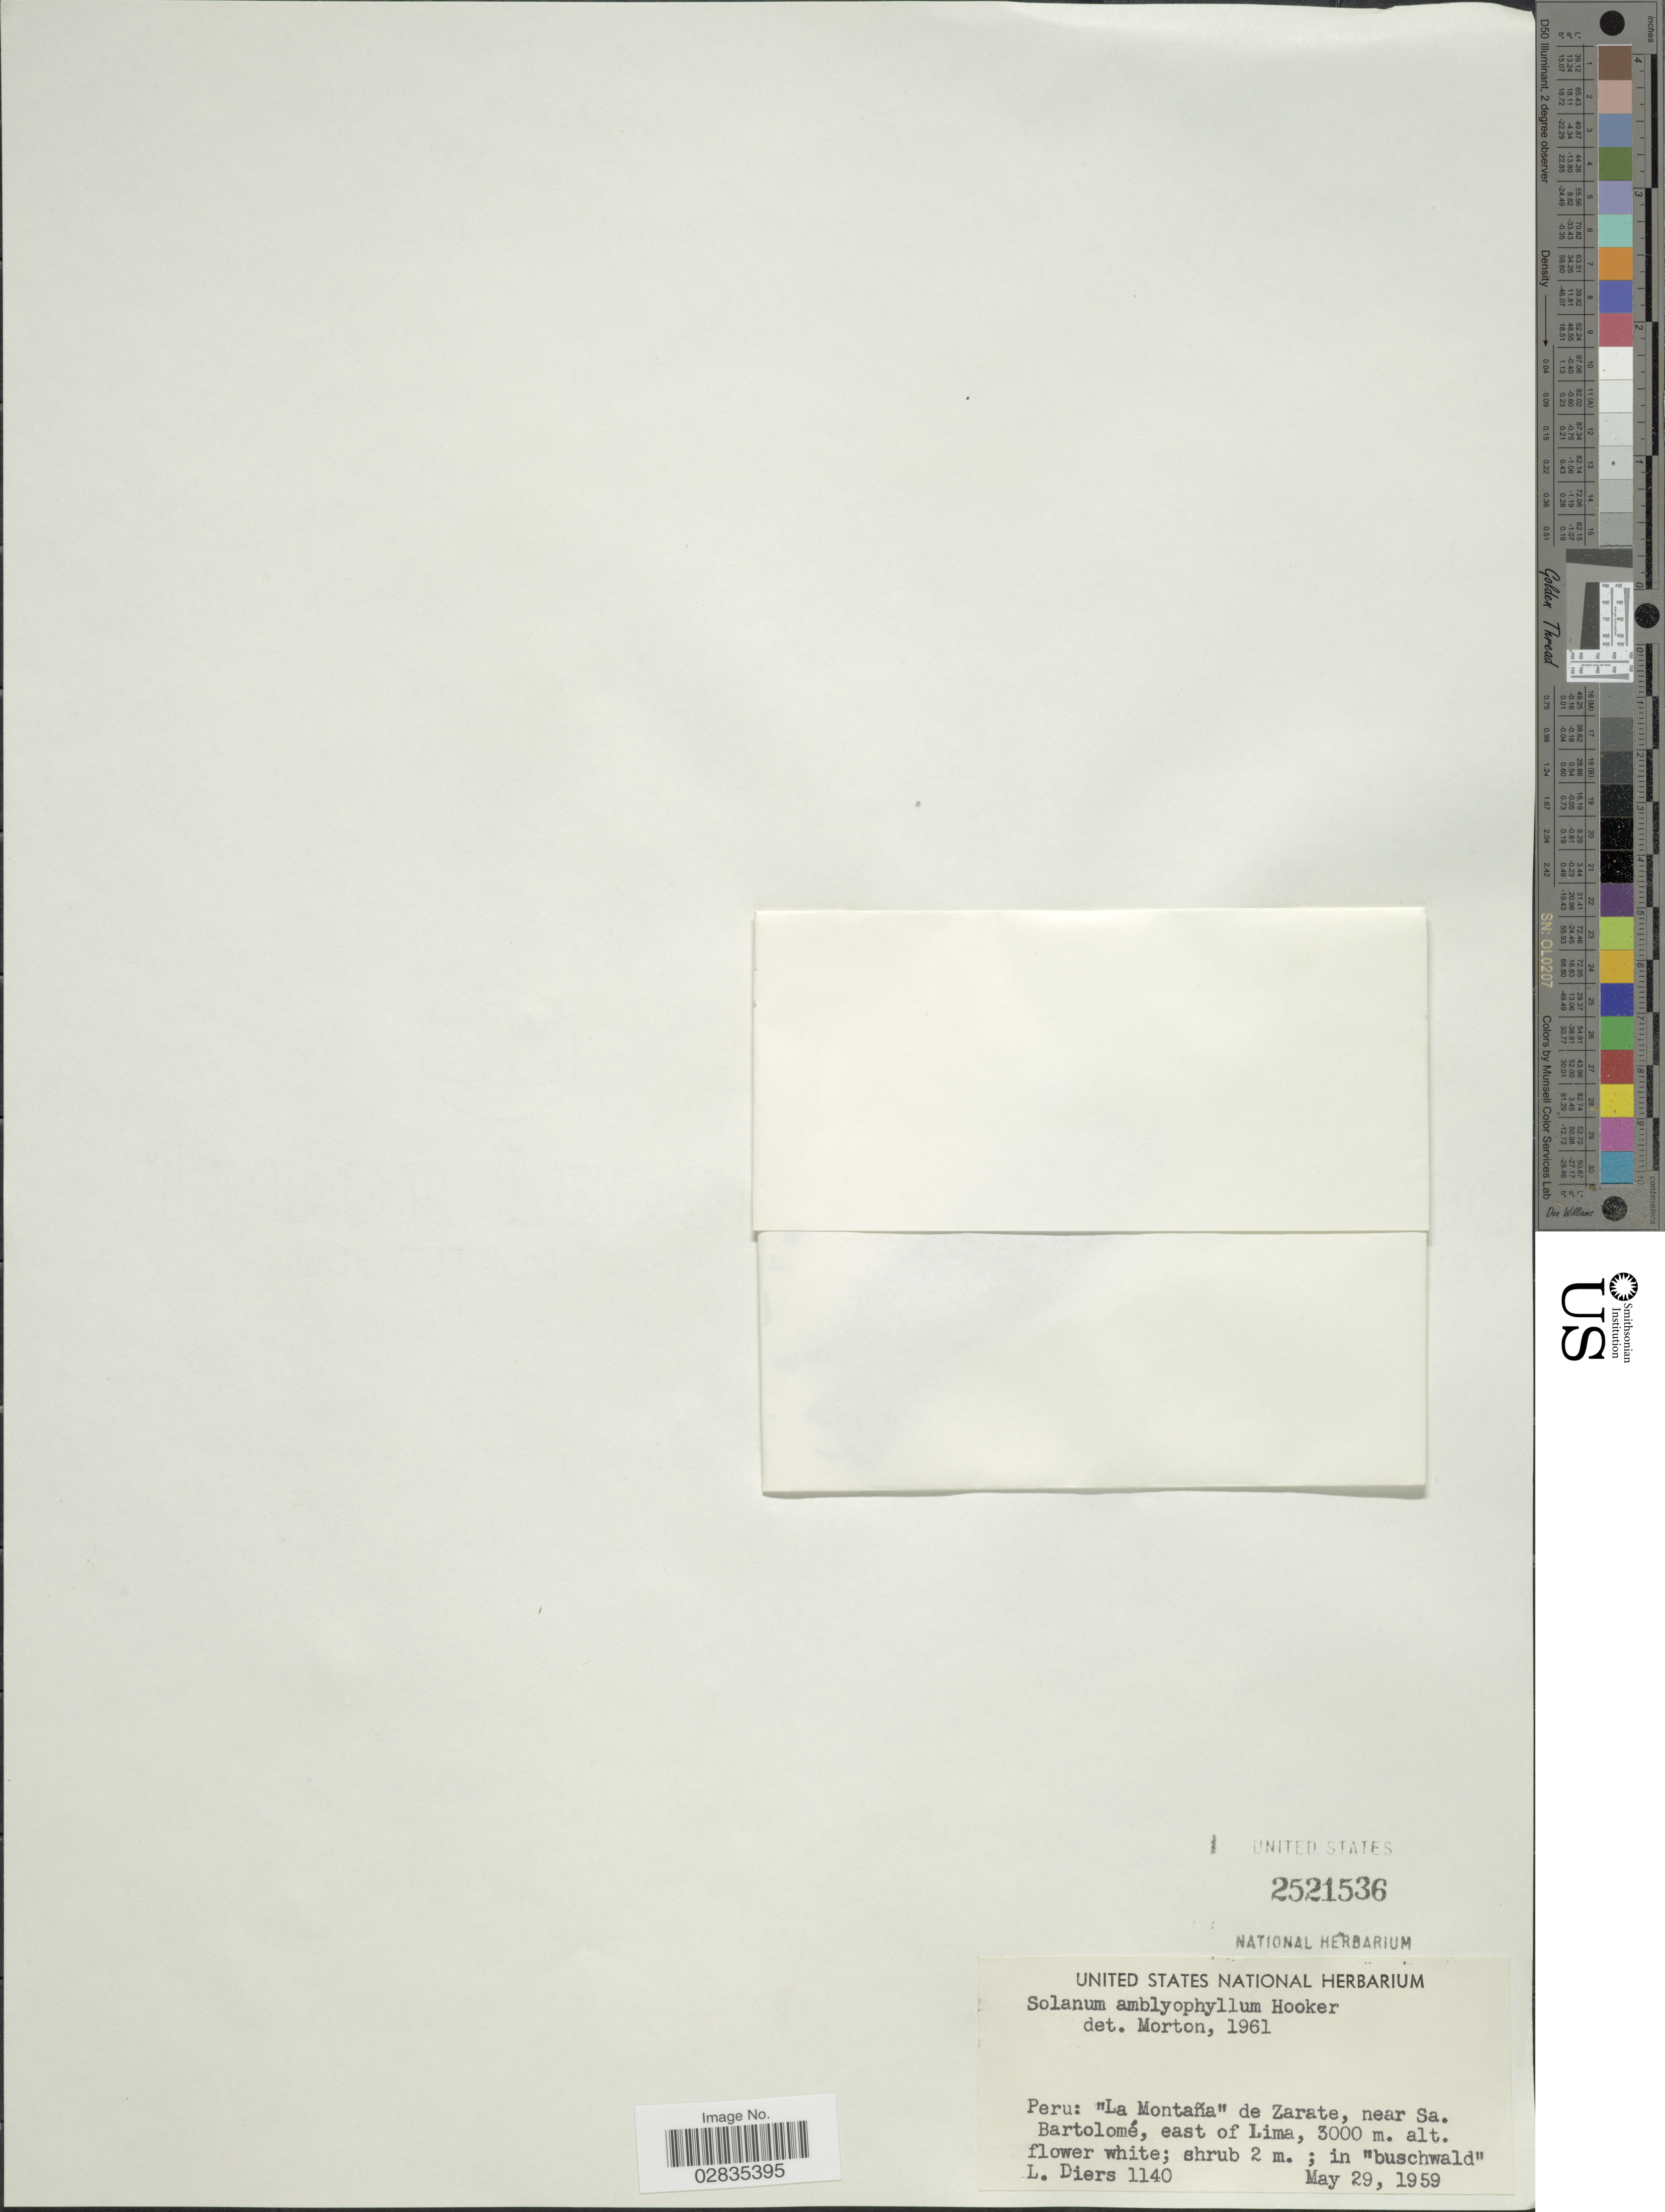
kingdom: Plantae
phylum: Tracheophyta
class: Magnoliopsida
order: Solanales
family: Solanaceae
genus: Solanum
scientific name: Solanum amblophyllum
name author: Benth.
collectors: L. Diers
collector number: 1140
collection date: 1959-05-29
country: Peru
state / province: Lima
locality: La Montaña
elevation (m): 3000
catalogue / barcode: US 2521536